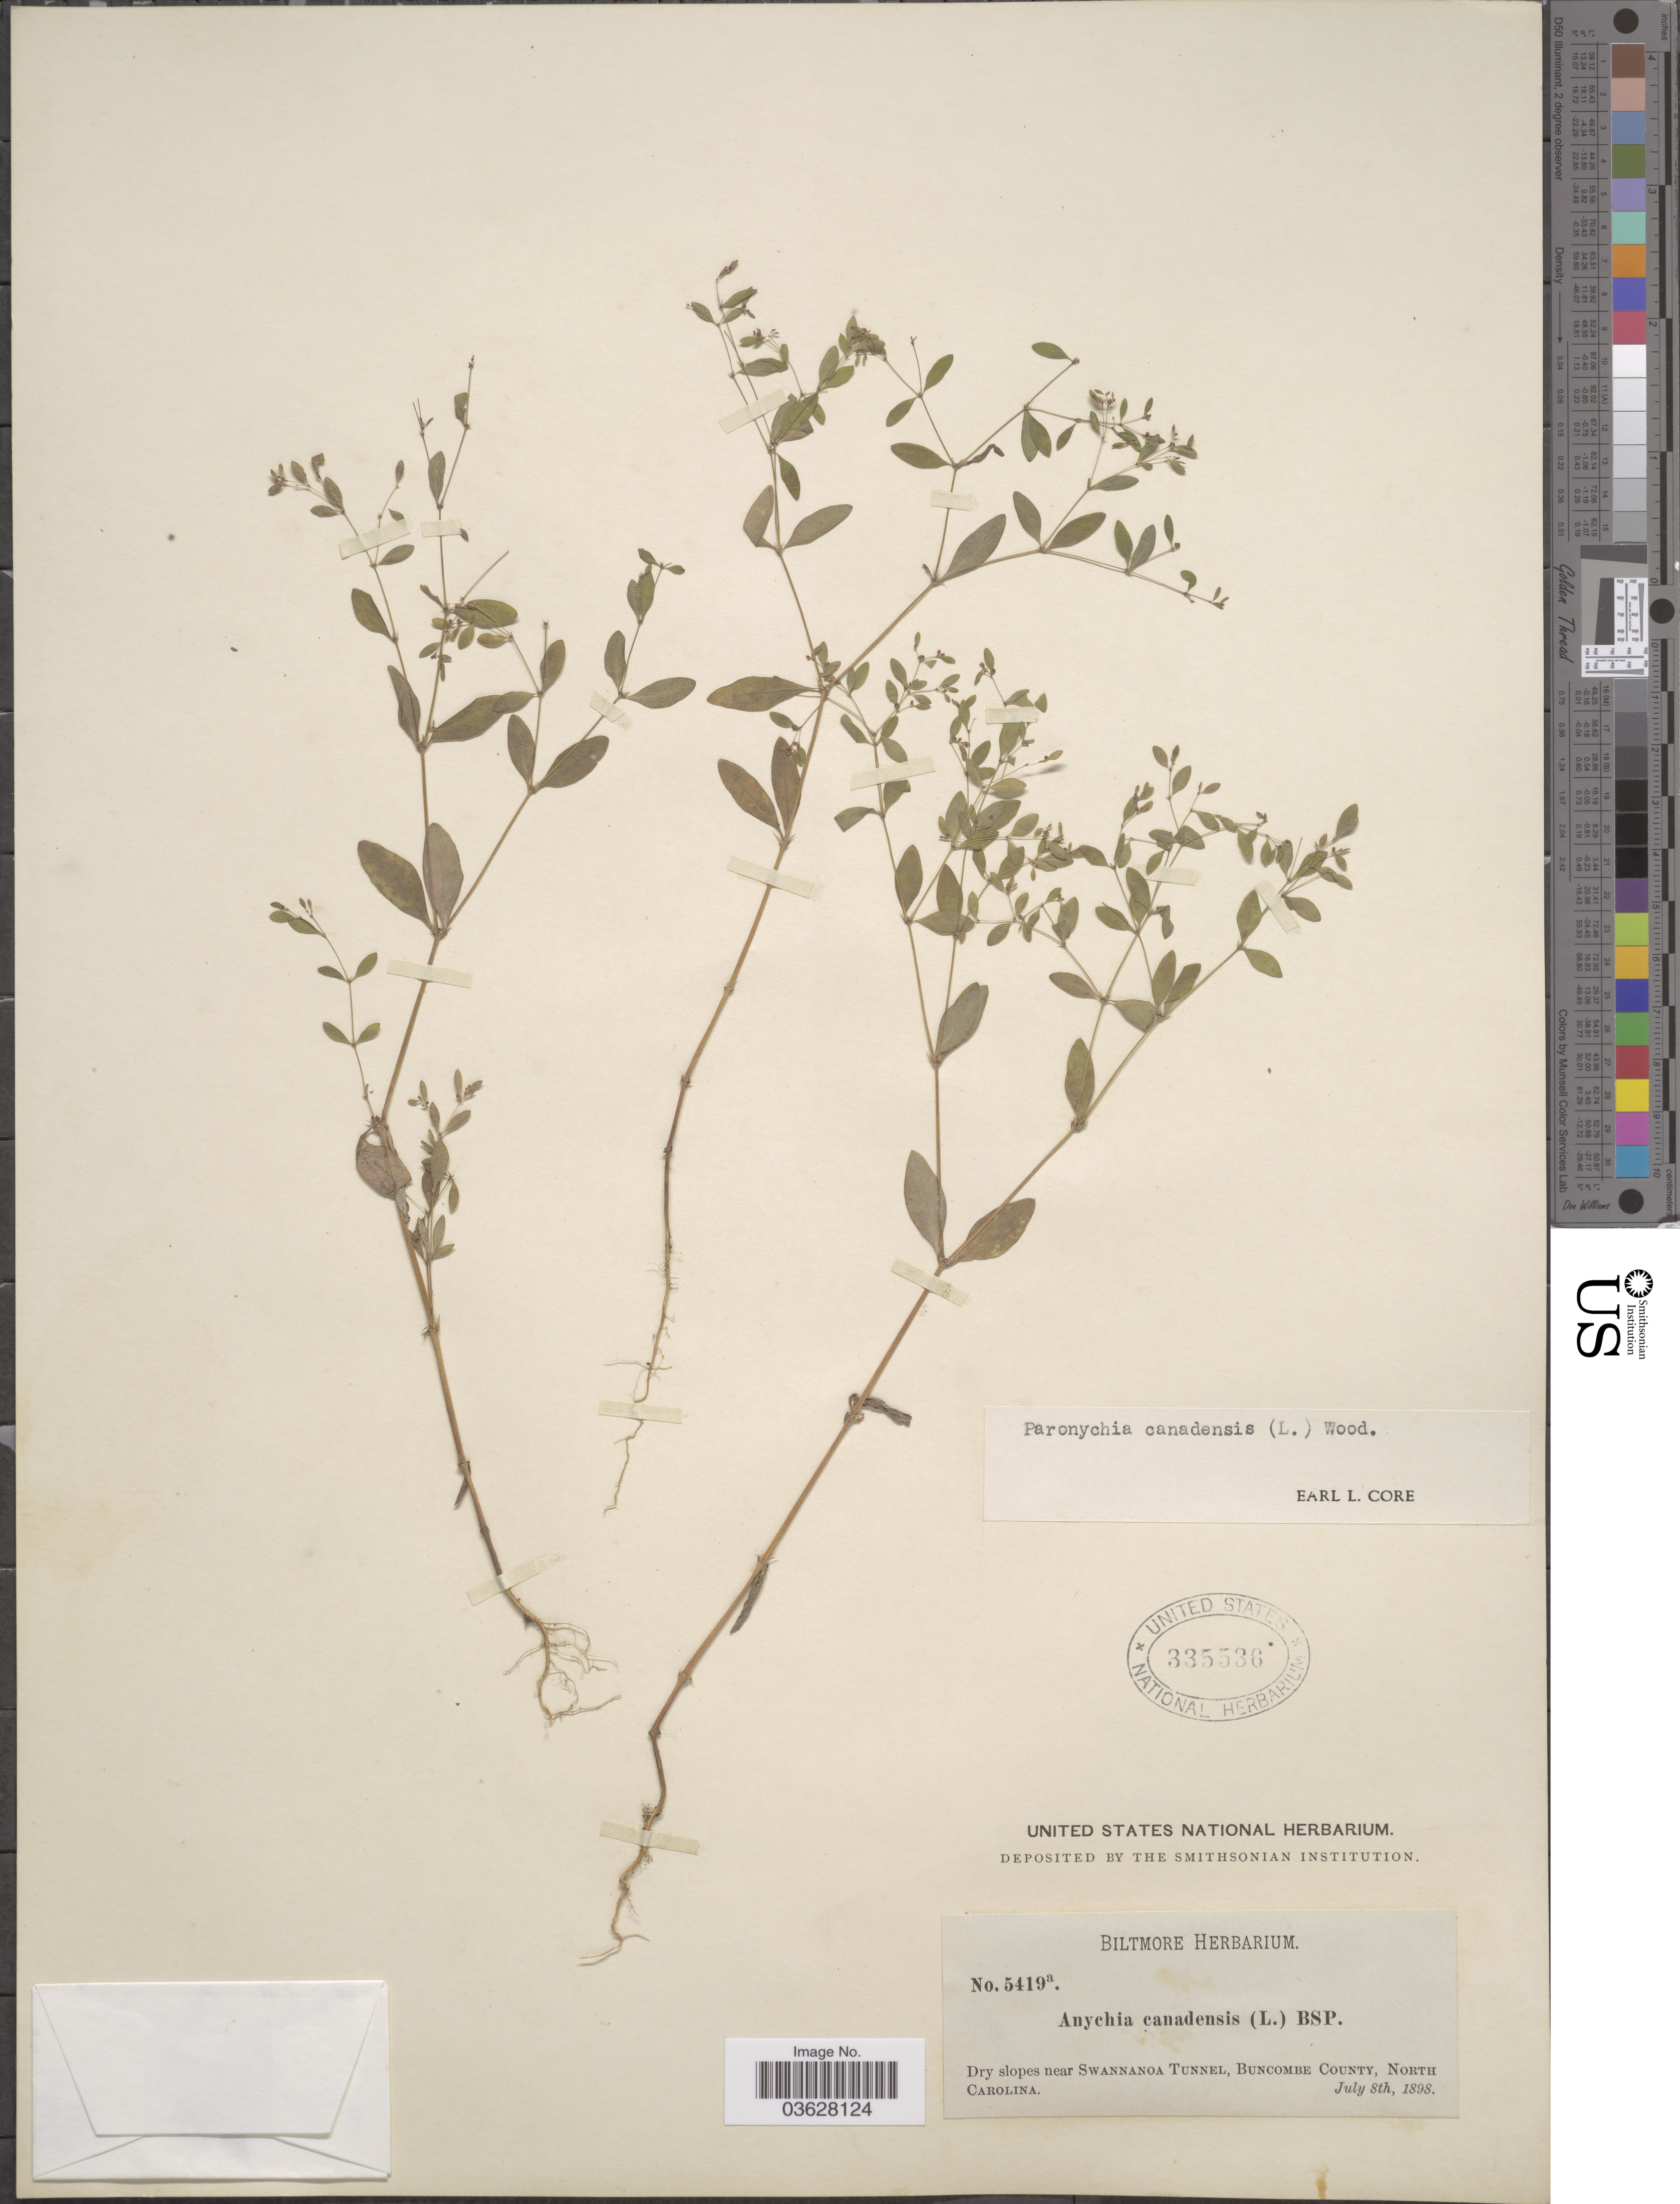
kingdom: Plantae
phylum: Tracheophyta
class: Magnoliopsida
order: Caryophyllales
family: Caryophyllaceae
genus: Paronychia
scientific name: Paronychia canadensis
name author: (L.) Alph. Wood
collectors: ex herb. Biltmore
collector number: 5419a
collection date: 1898-07-08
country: United States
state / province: North Carolina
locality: Dry slopes near Swannanoa Tunnel, Buncombe County.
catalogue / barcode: US 335536